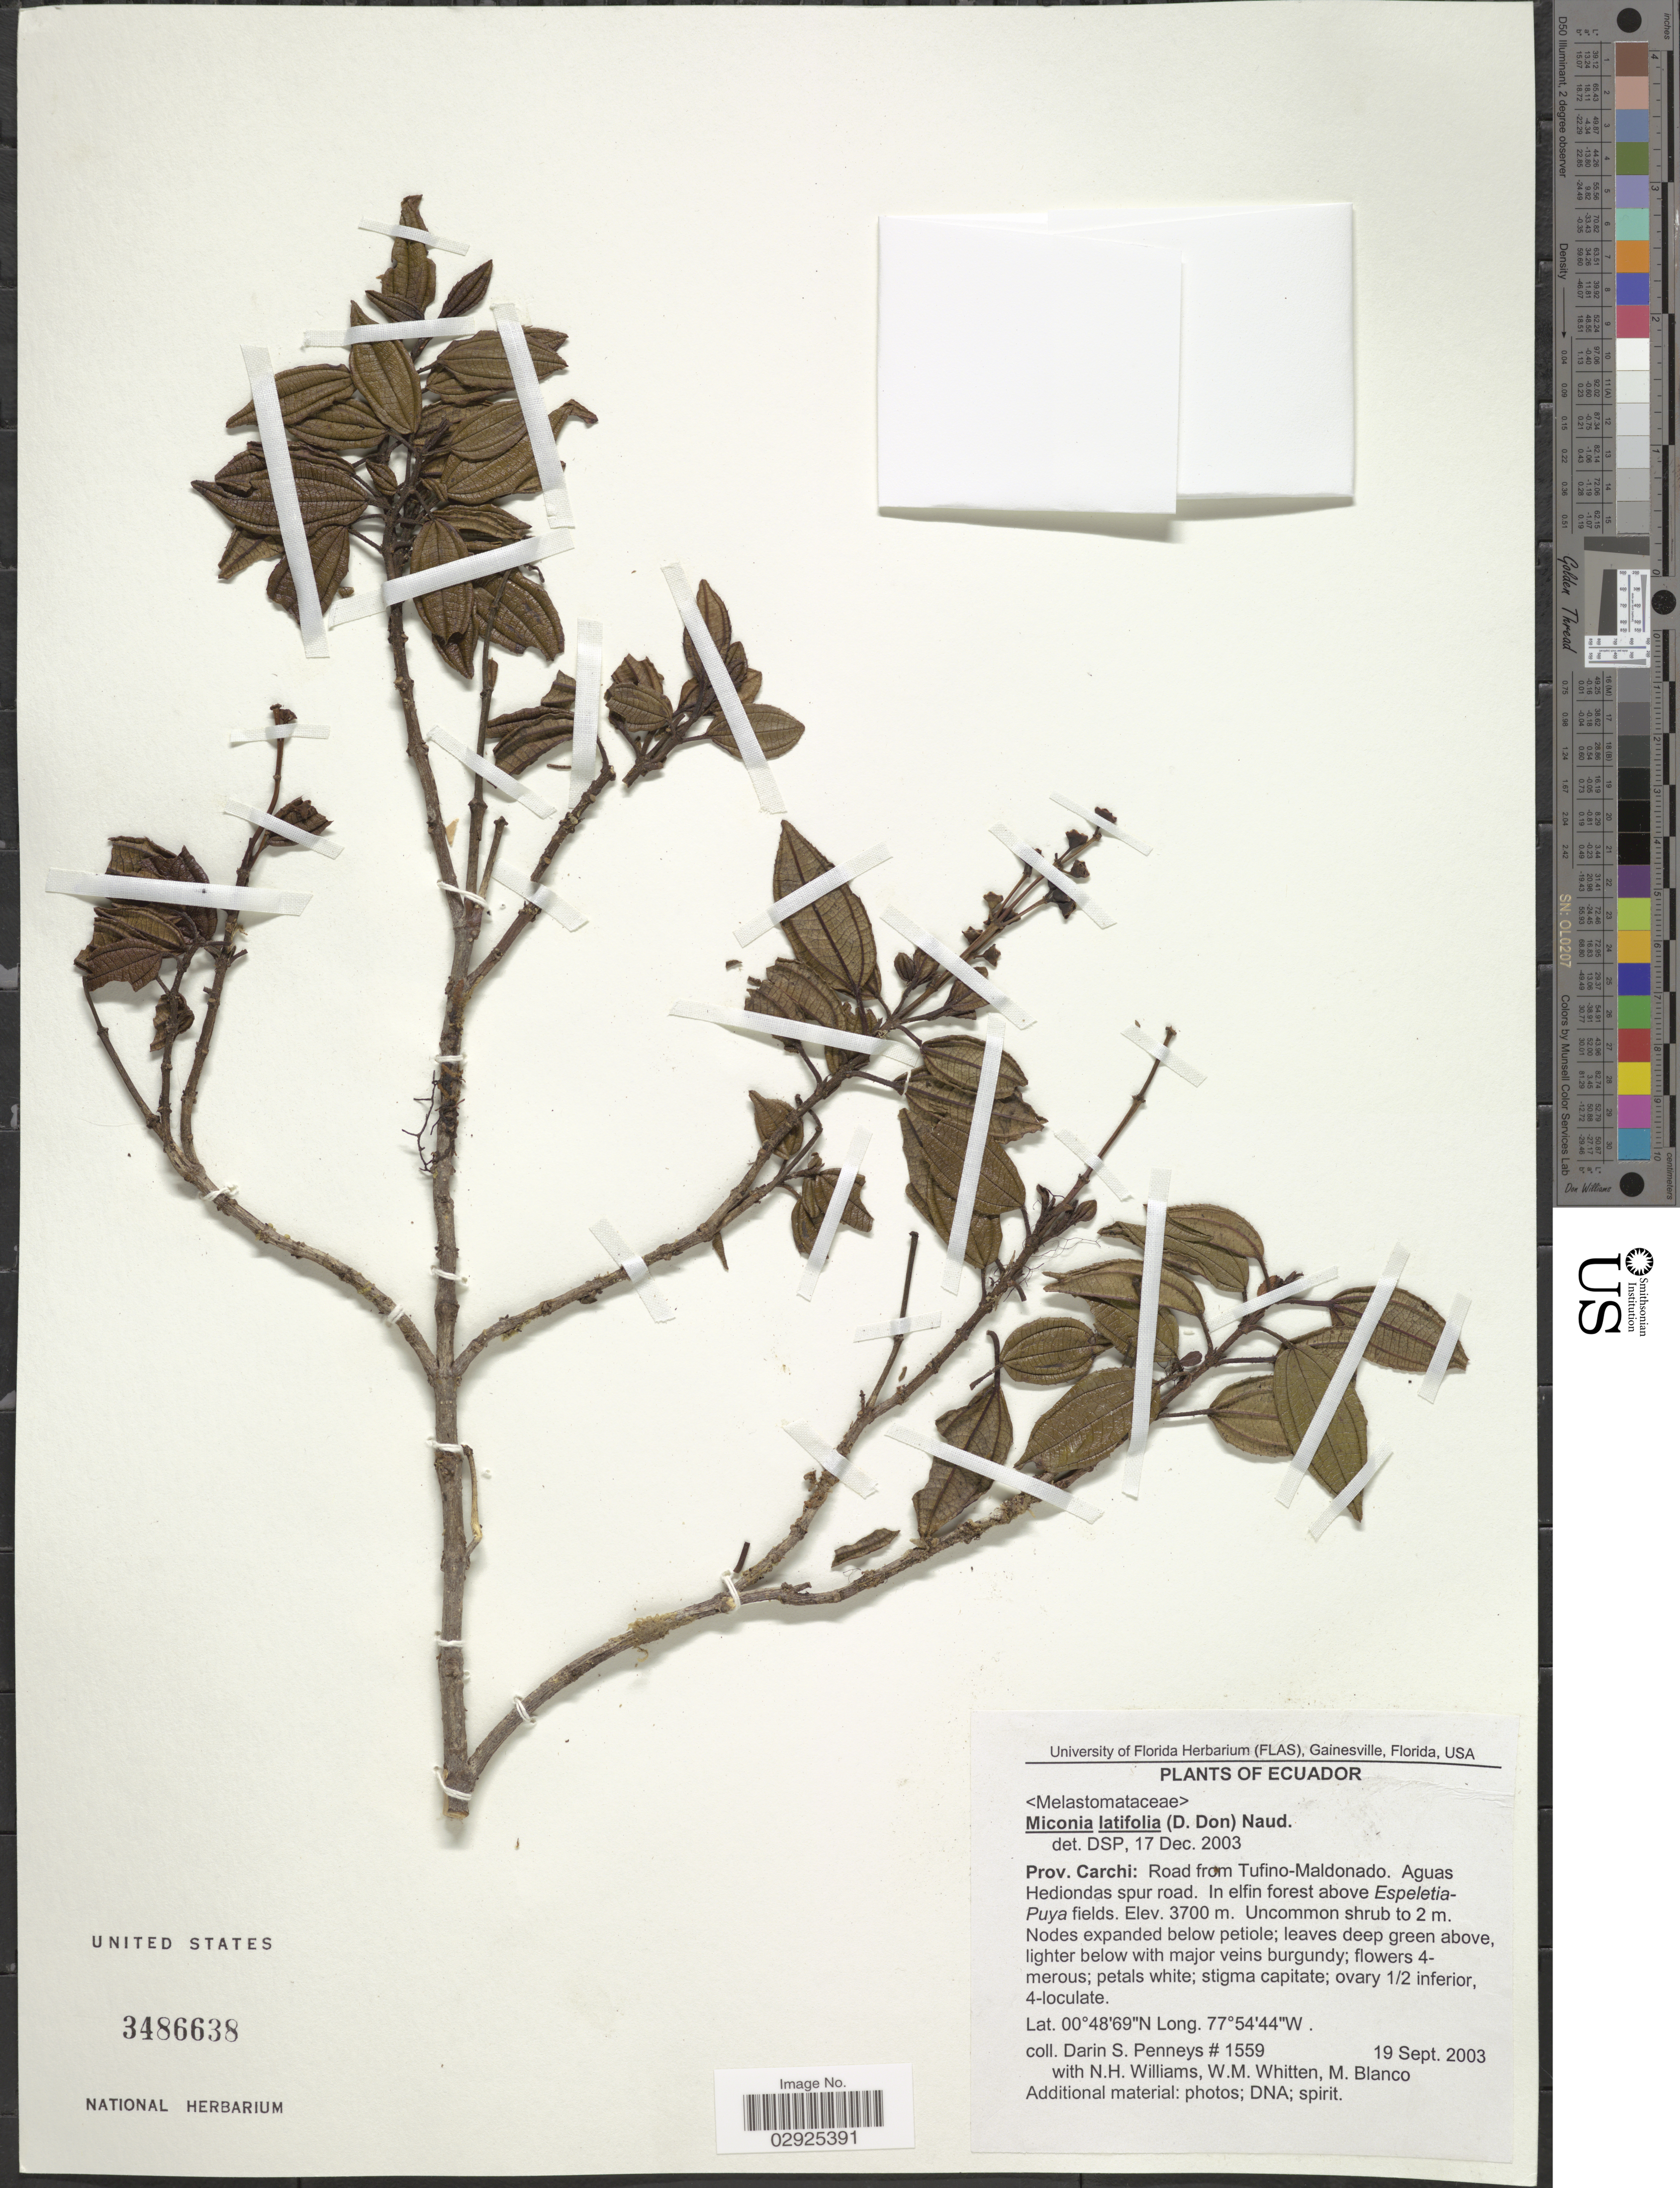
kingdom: Plantae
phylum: Tracheophyta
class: Magnoliopsida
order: Myrtales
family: Melastomataceae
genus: Miconia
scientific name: Miconia latifolia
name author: (D. Don) Naudin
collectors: D. S. Penneys, N. H. Williams, W. M. Whitten & M. Blanco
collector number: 1559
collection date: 2003-09-19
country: Ecuador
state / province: Carchi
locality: Prov. Carchi: Road from Tufino-Maldonado, Aguas Hediondas spur road.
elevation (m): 3700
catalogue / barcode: US 3486638